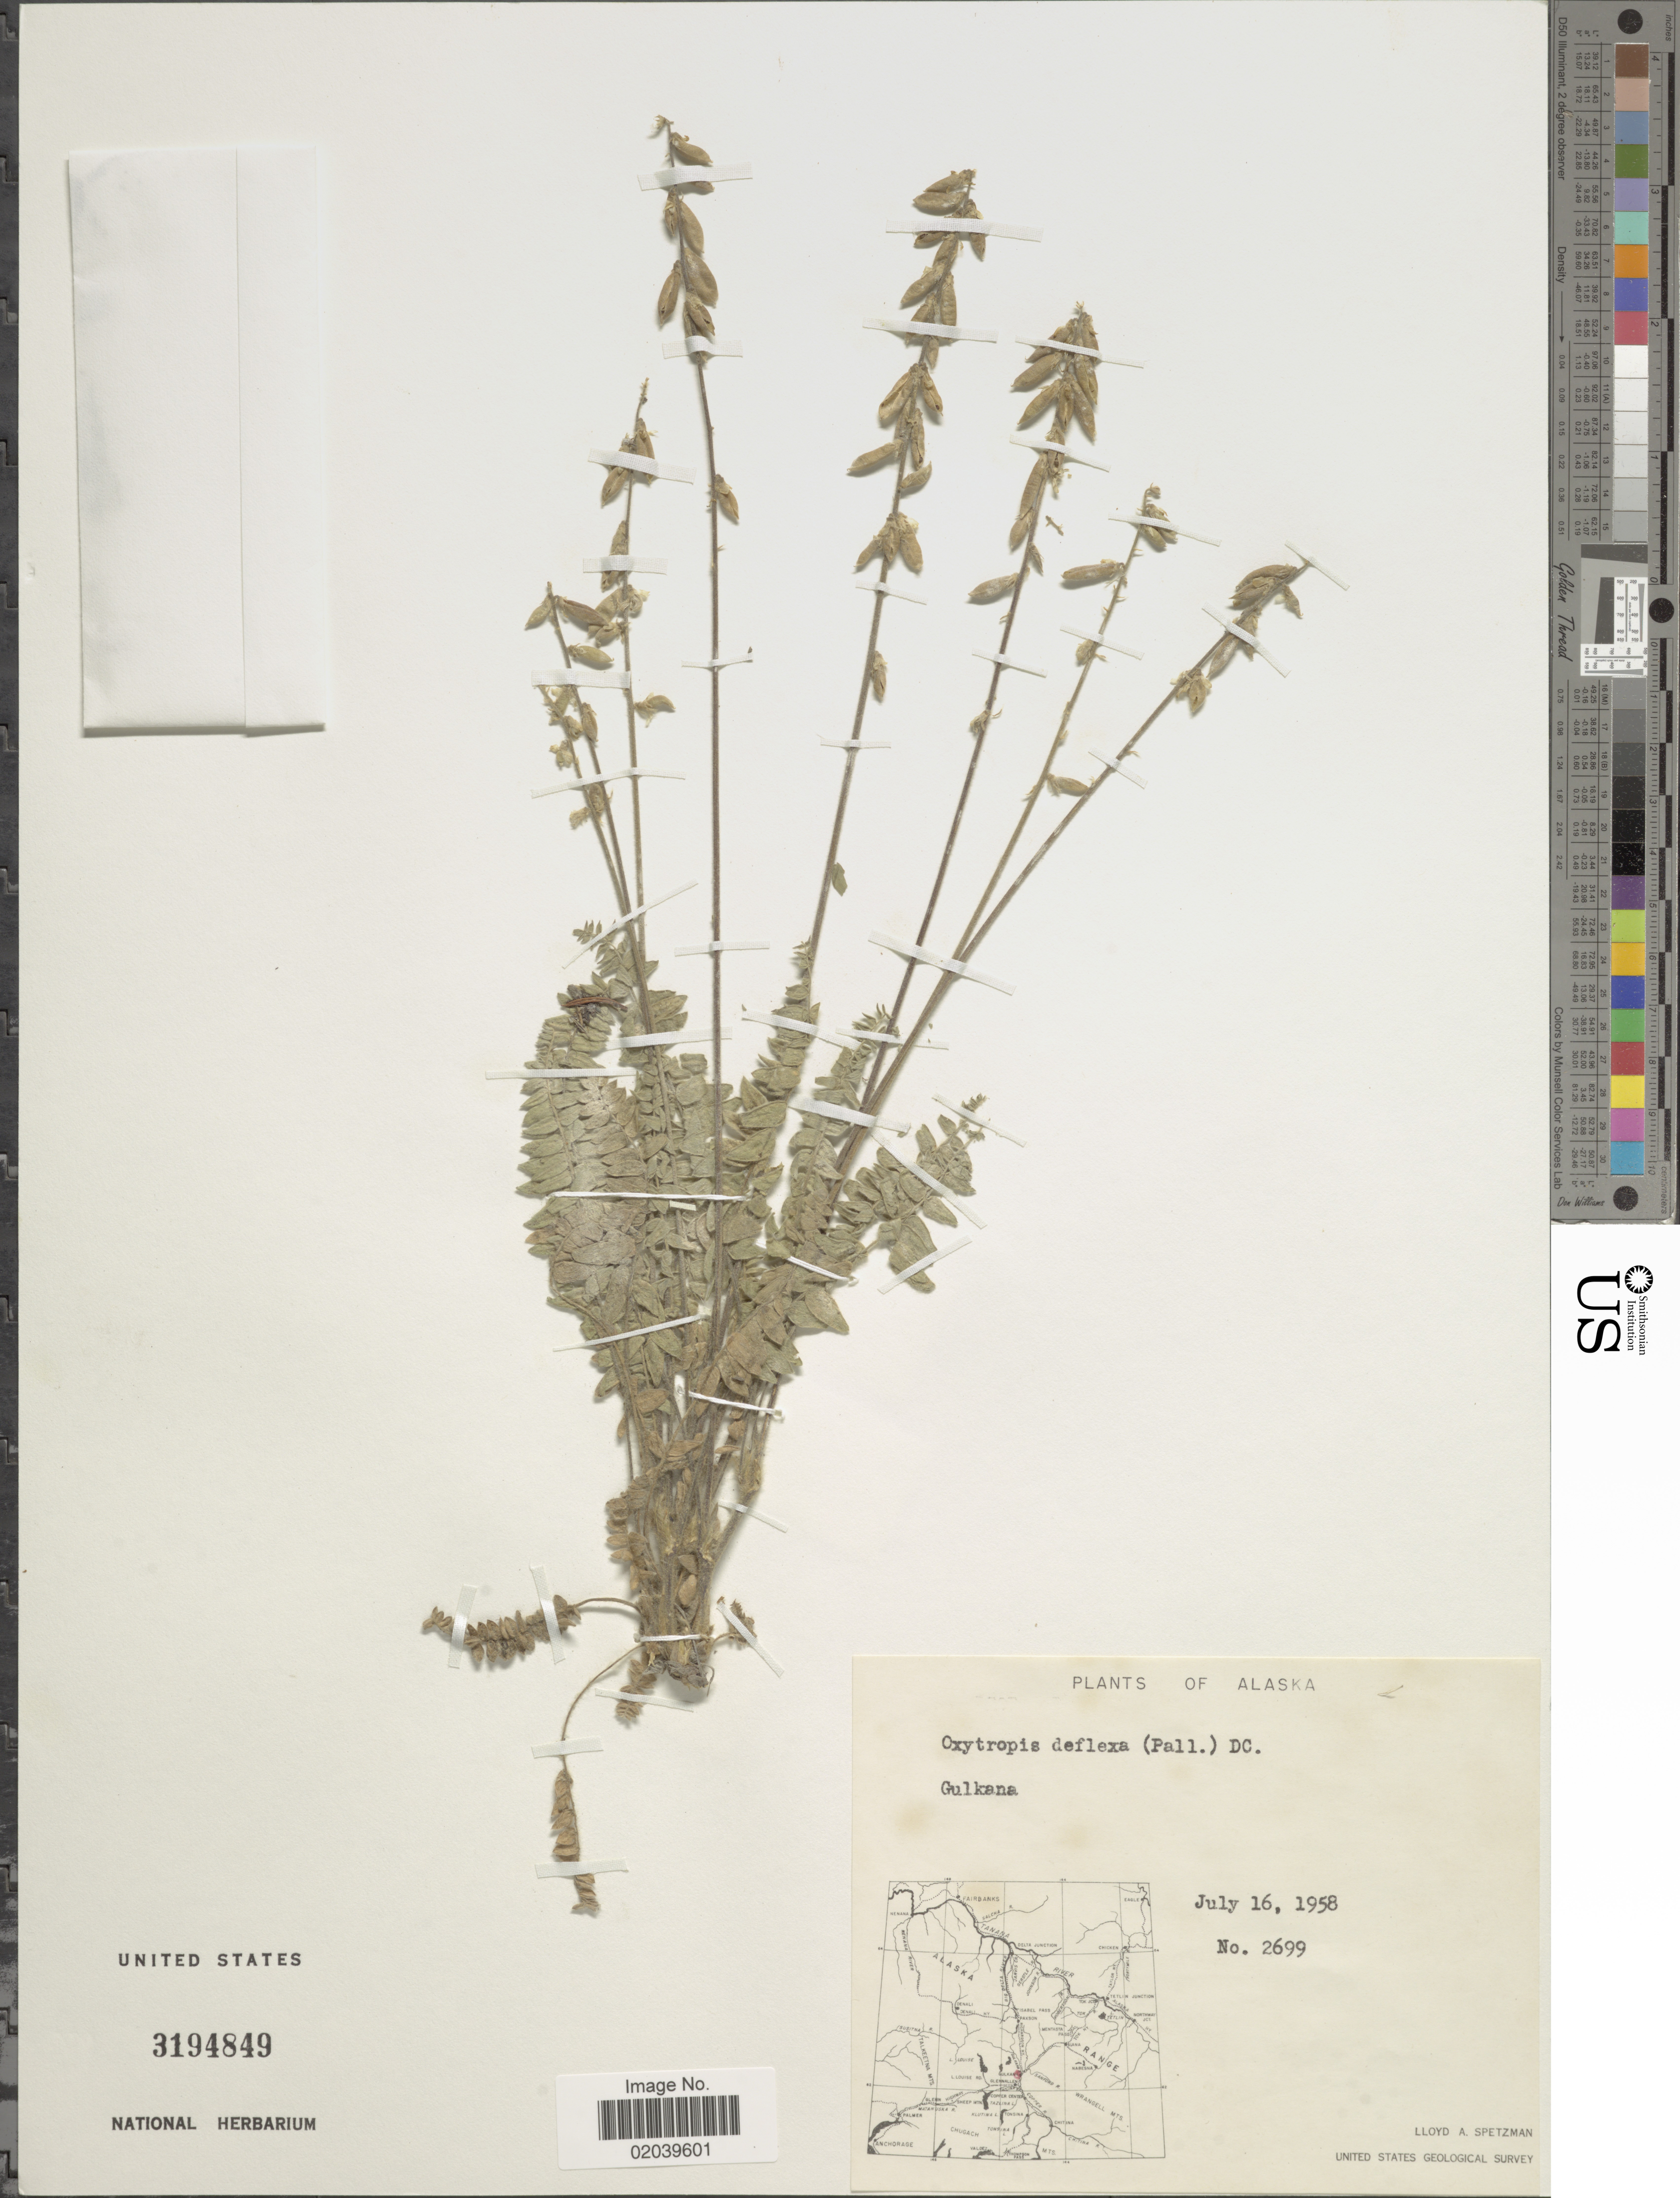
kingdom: Plantae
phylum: Tracheophyta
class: Magnoliopsida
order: Fabales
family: Fabaceae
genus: Oxytropis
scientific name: Oxytropis deflexa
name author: (Pall.) DC.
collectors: L. Spetzman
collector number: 2699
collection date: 1958-07-16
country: United States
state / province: Alaska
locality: Gulkana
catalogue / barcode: US 3194849